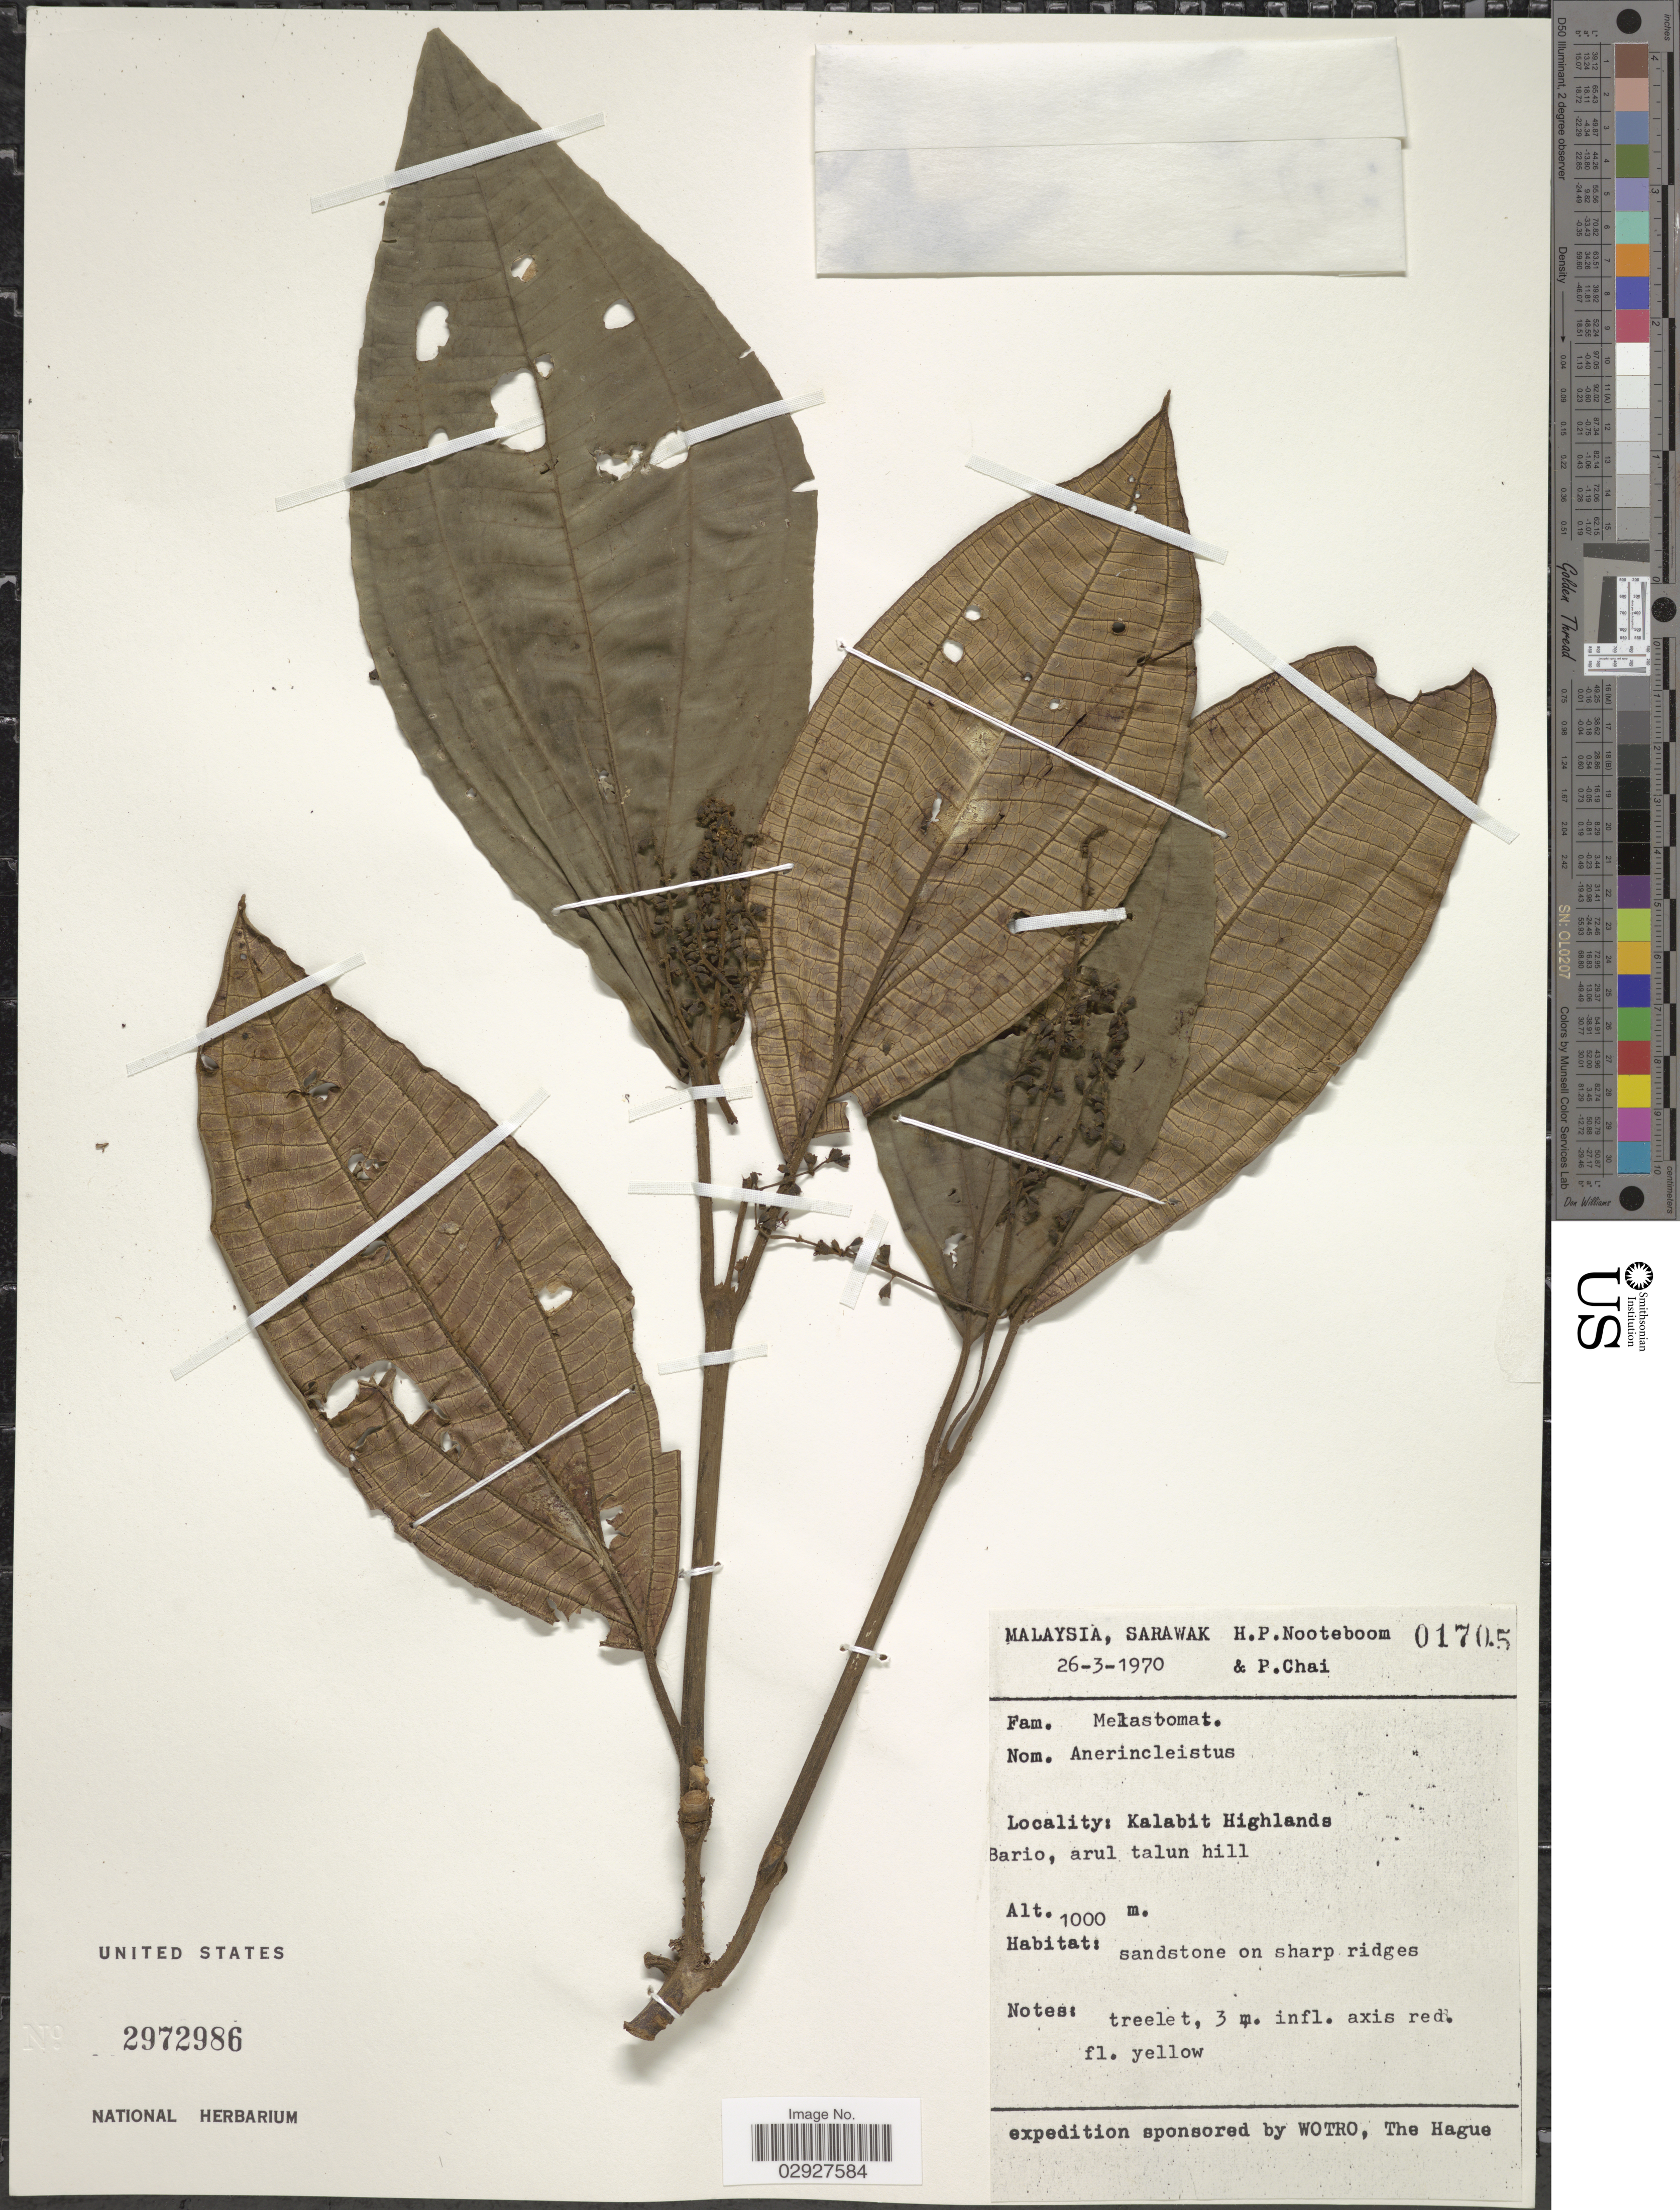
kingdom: Plantae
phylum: Tracheophyta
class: Magnoliopsida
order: Myrtales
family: Melastomataceae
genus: Anerincleistus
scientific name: Anerincleistus sp.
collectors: H. P. Nooteboom & P. Chai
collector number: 01705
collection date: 1970-03-26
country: Malaysia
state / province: Sarawak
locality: Kalabit HIghlands. Bario, arul talun hill.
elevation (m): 1000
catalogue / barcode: US 2972986